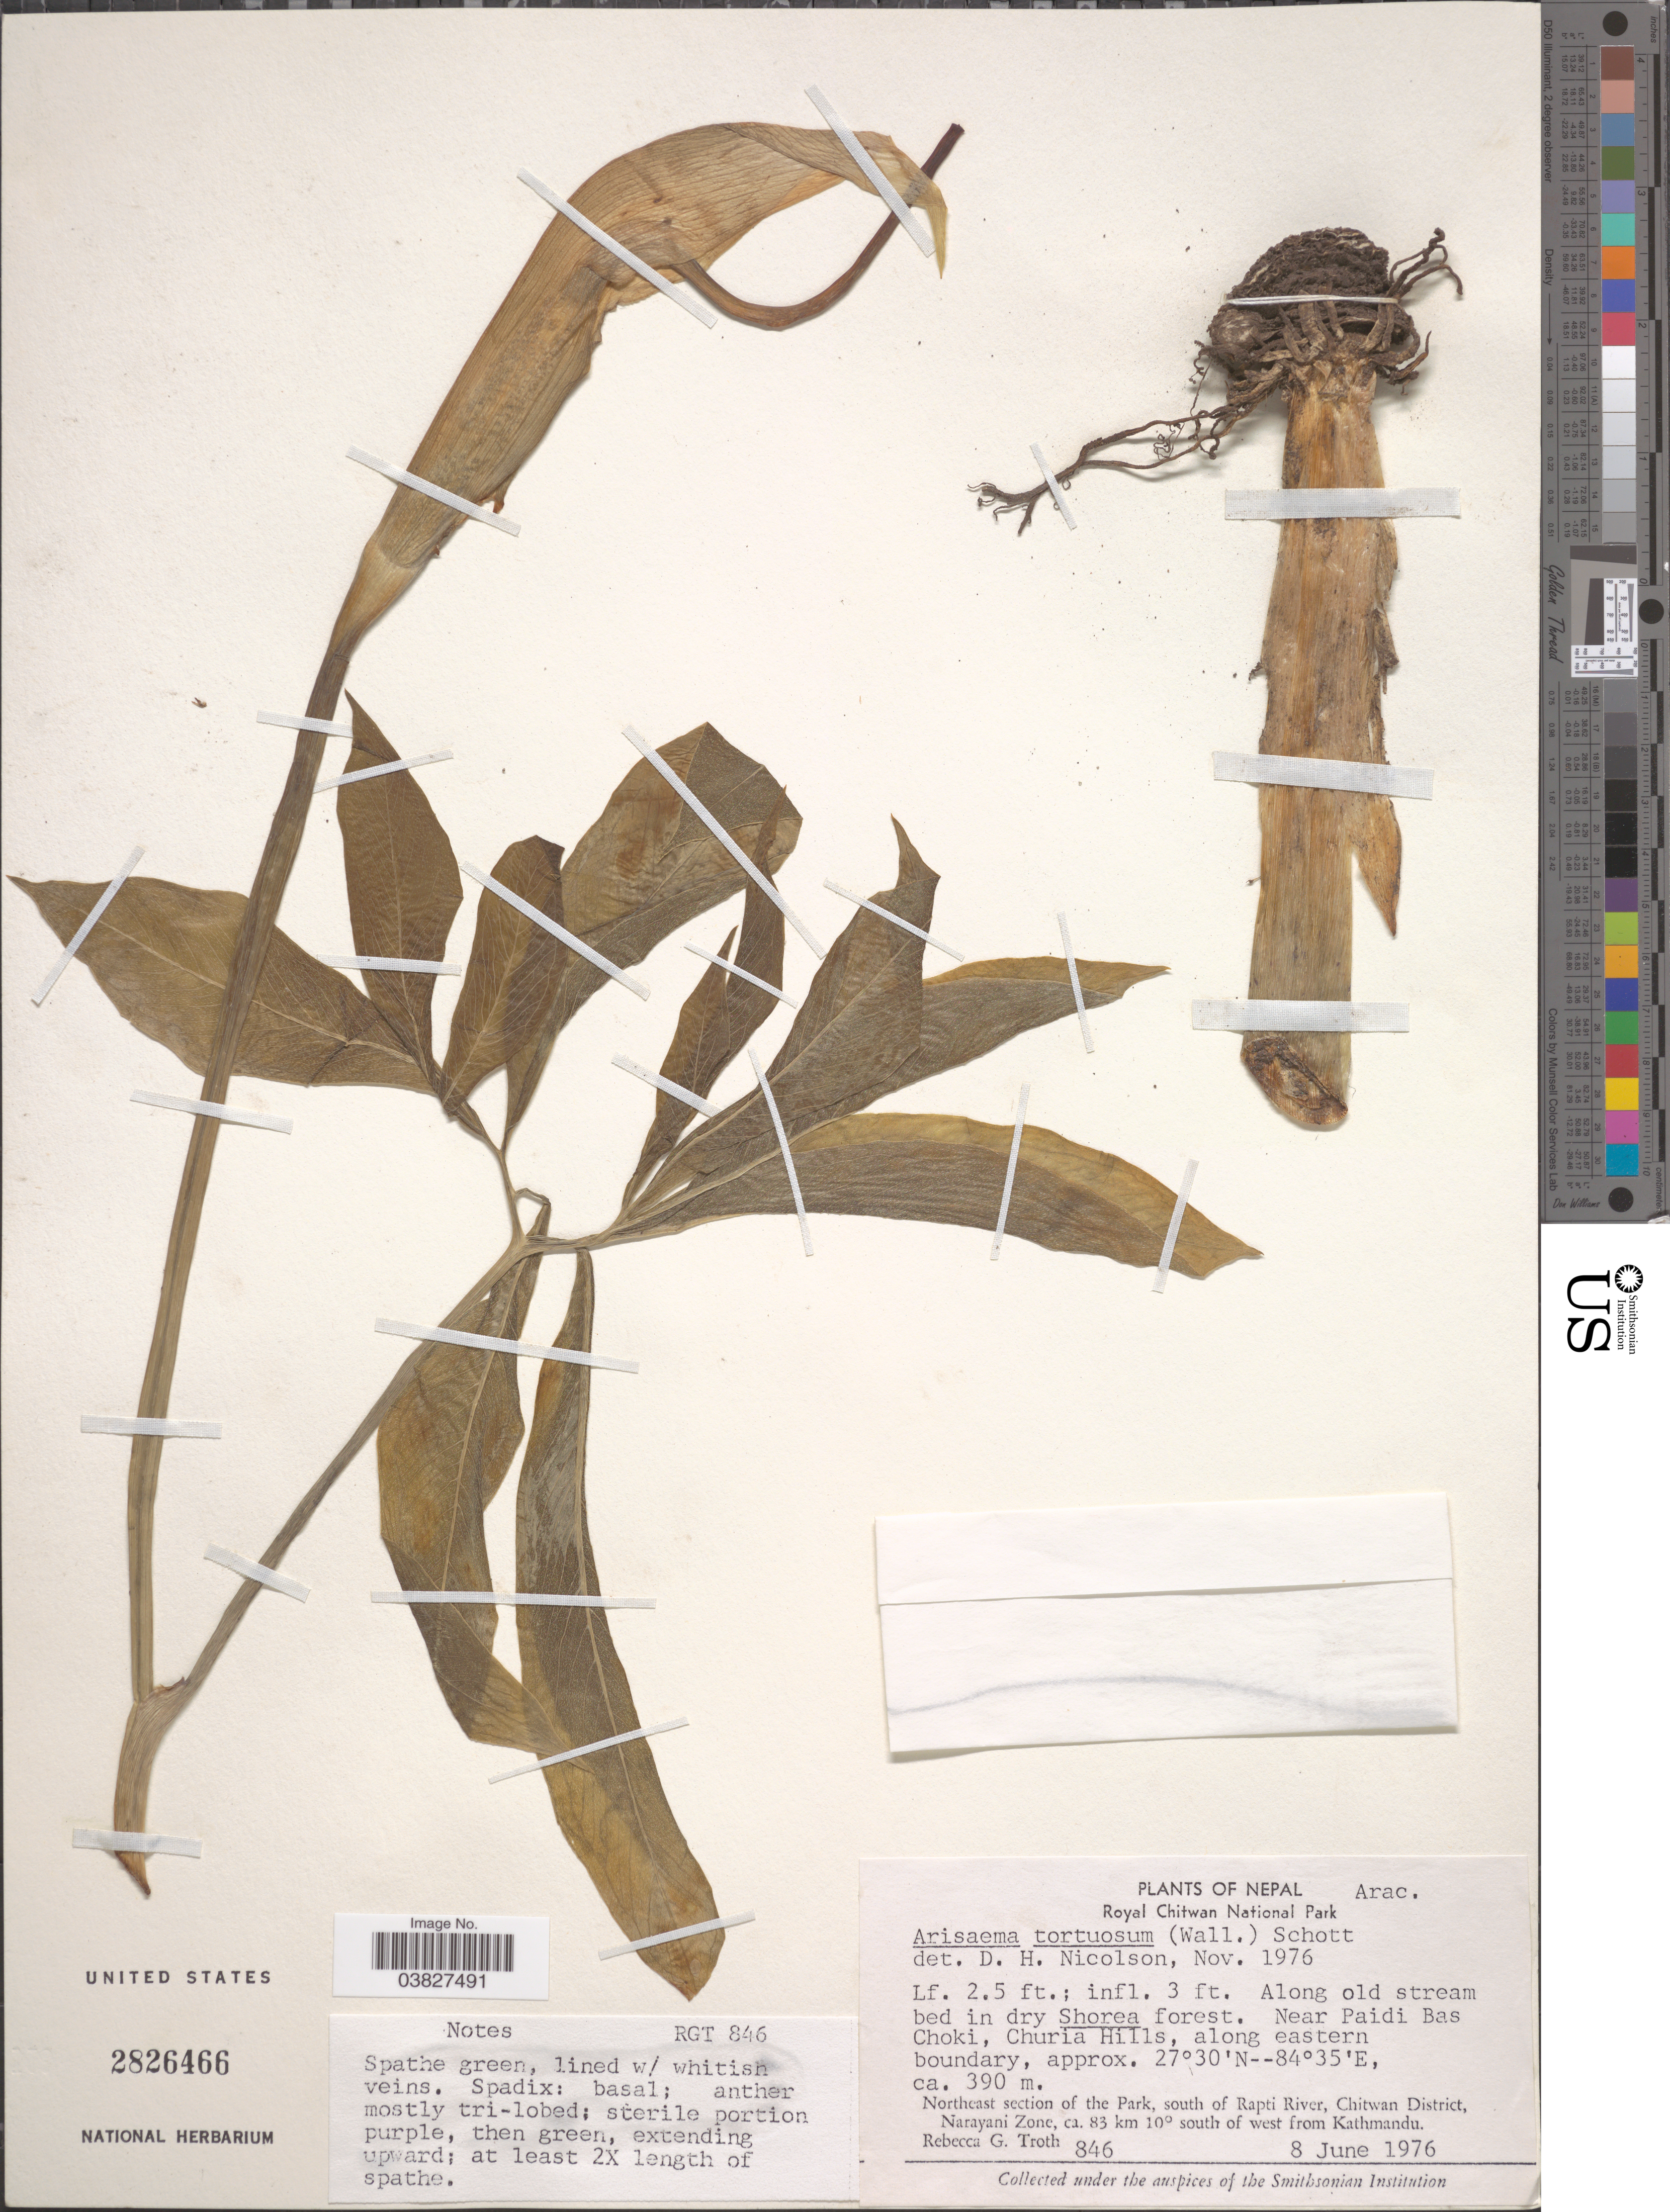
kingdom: Plantae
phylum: Tracheophyta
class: Liliopsida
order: Alismatales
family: Araceae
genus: Arisaema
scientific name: Arisaema tortuosum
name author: (Wall.) Schott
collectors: R. Troth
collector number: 846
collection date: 1976-06-08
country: Nepal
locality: Royal Chitwan National Park. Near Paidi Bas Choki, Churia Hills, along eastern boundary. Northeast section of the Park, south of Rapti River, Chitwan District, Narayani Zone, ca. 83 km 10° south of west from Kathmandu.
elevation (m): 390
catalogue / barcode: US 2826466